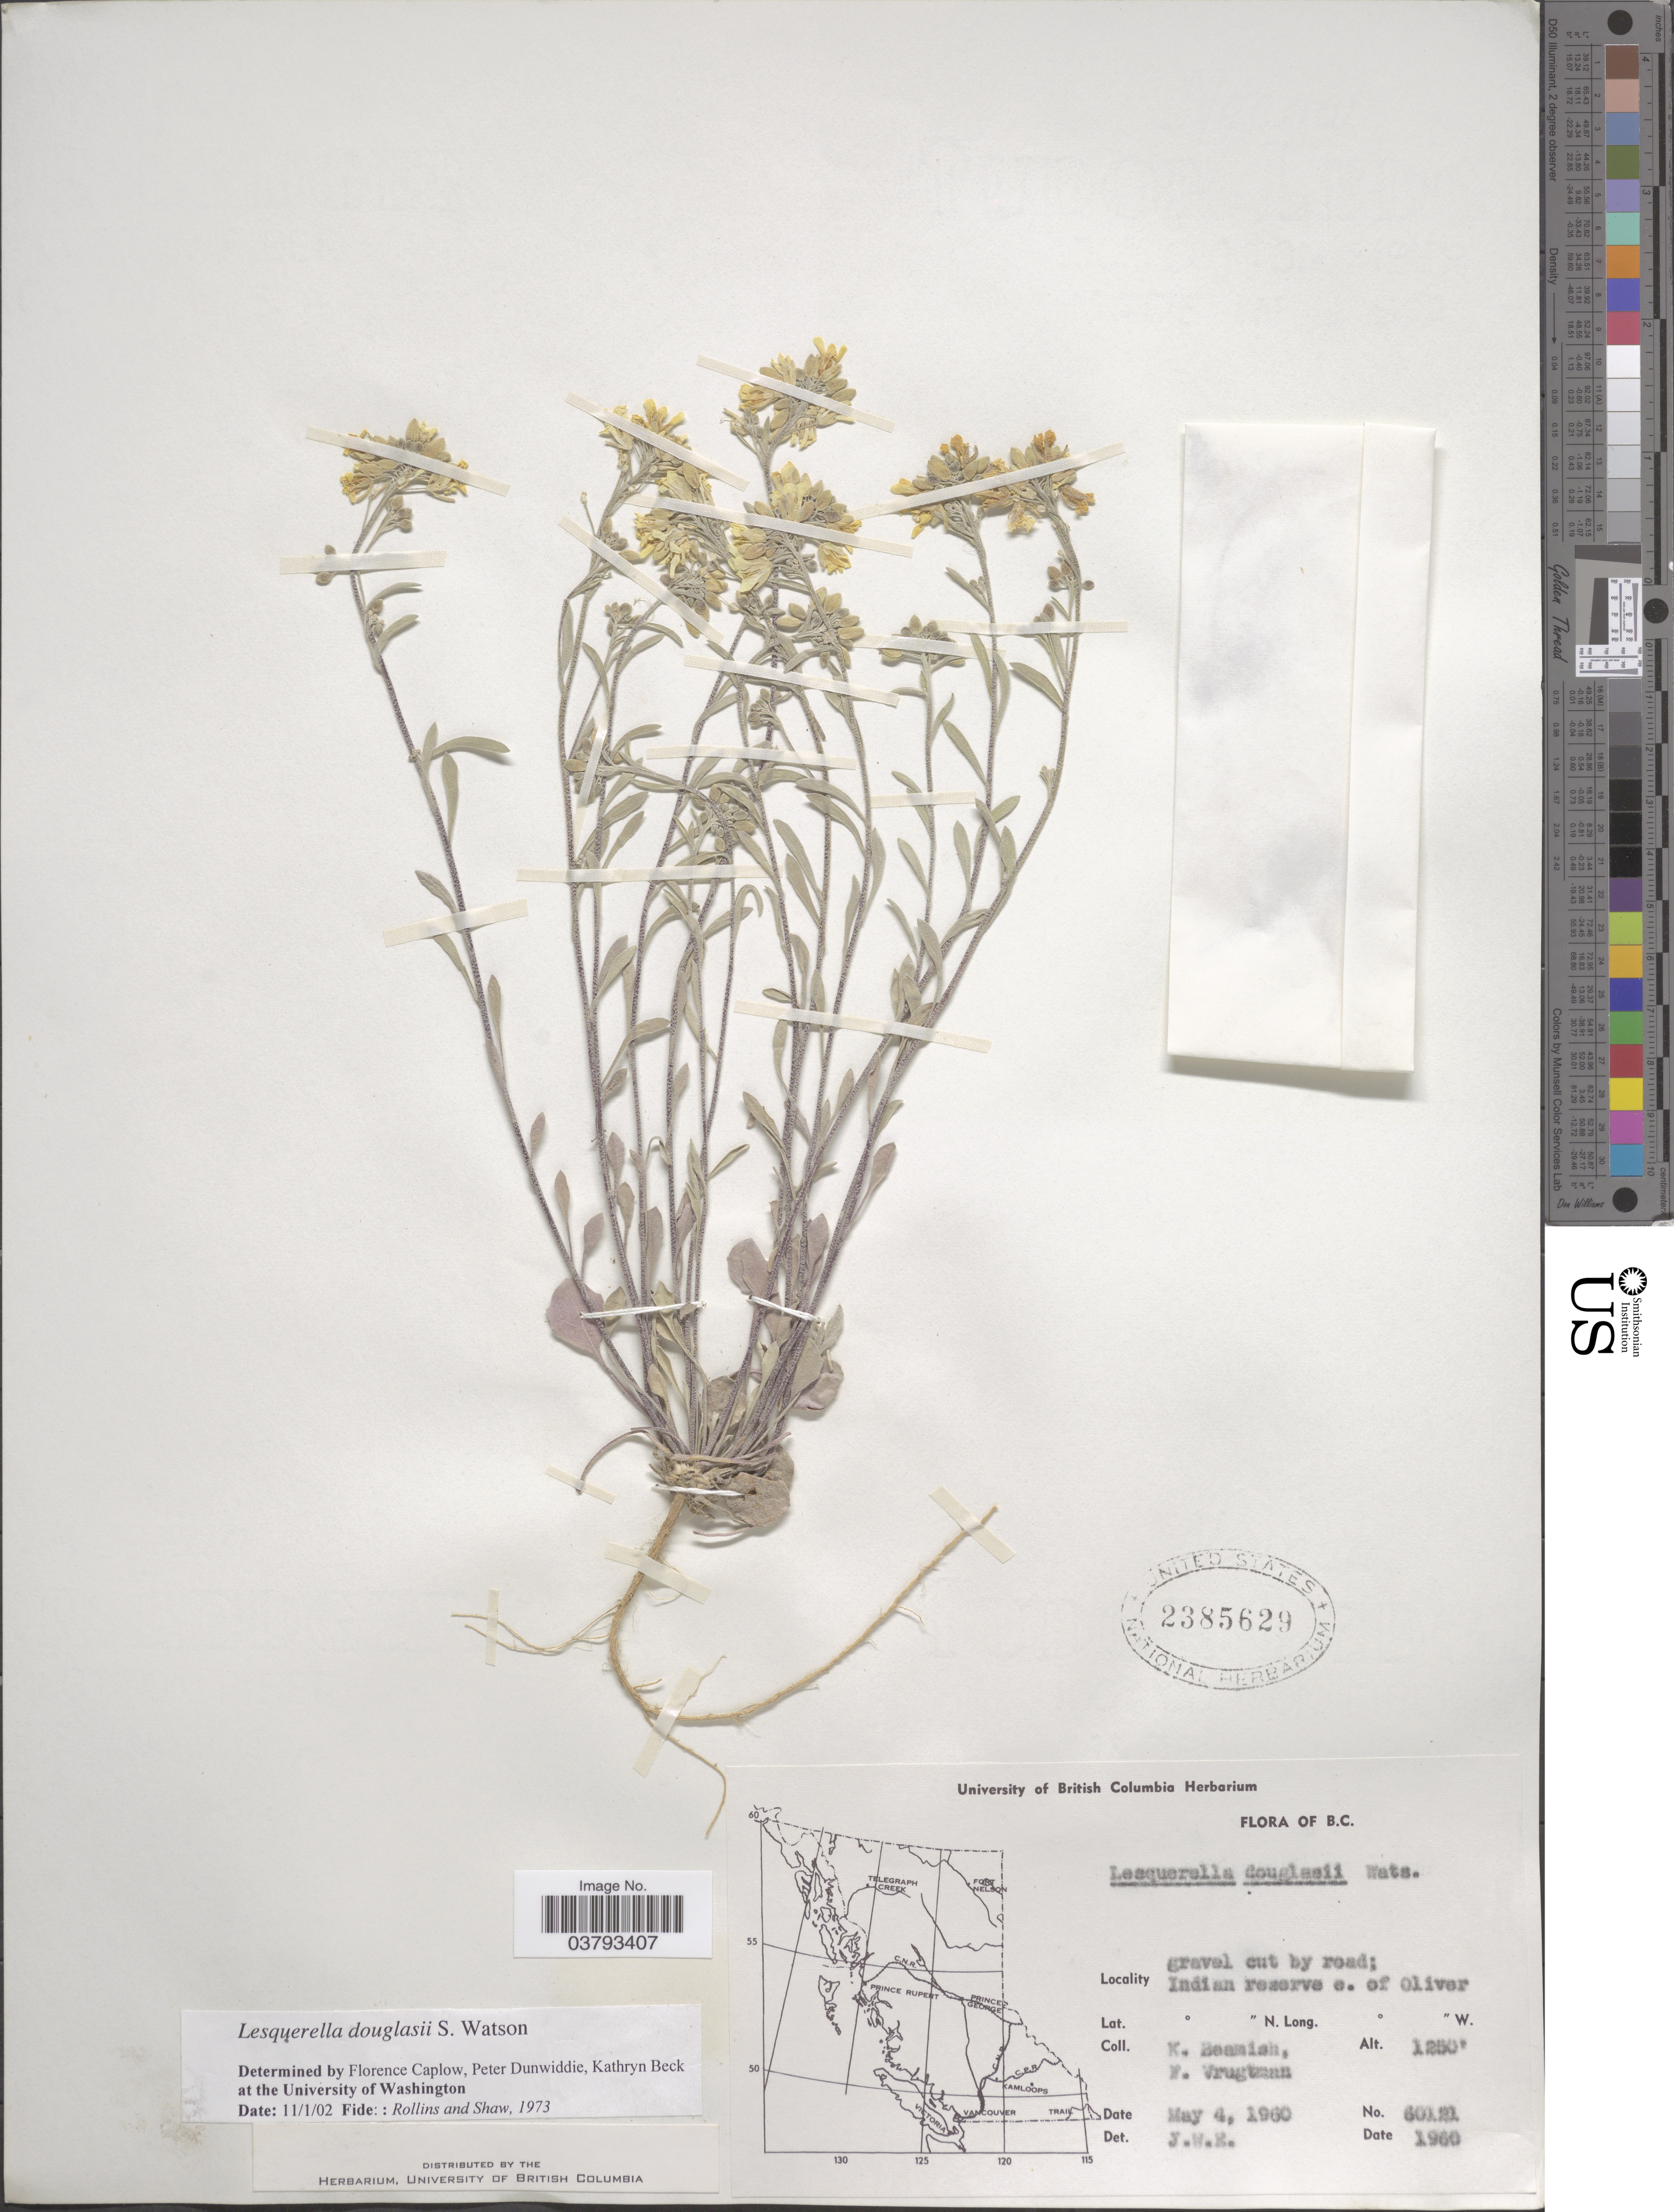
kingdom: Plantae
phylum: Tracheophyta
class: Magnoliopsida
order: Brassicales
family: Brassicaceae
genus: Lesquerella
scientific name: Lesquerella douglasii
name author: S. Watson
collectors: K. Beamish & F. Vrugtman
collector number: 60121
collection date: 1960-05-04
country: Canada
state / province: British Columbia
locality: Gravel cut by road; Indian reserve e. of Oliver.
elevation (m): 381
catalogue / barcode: US 2385629